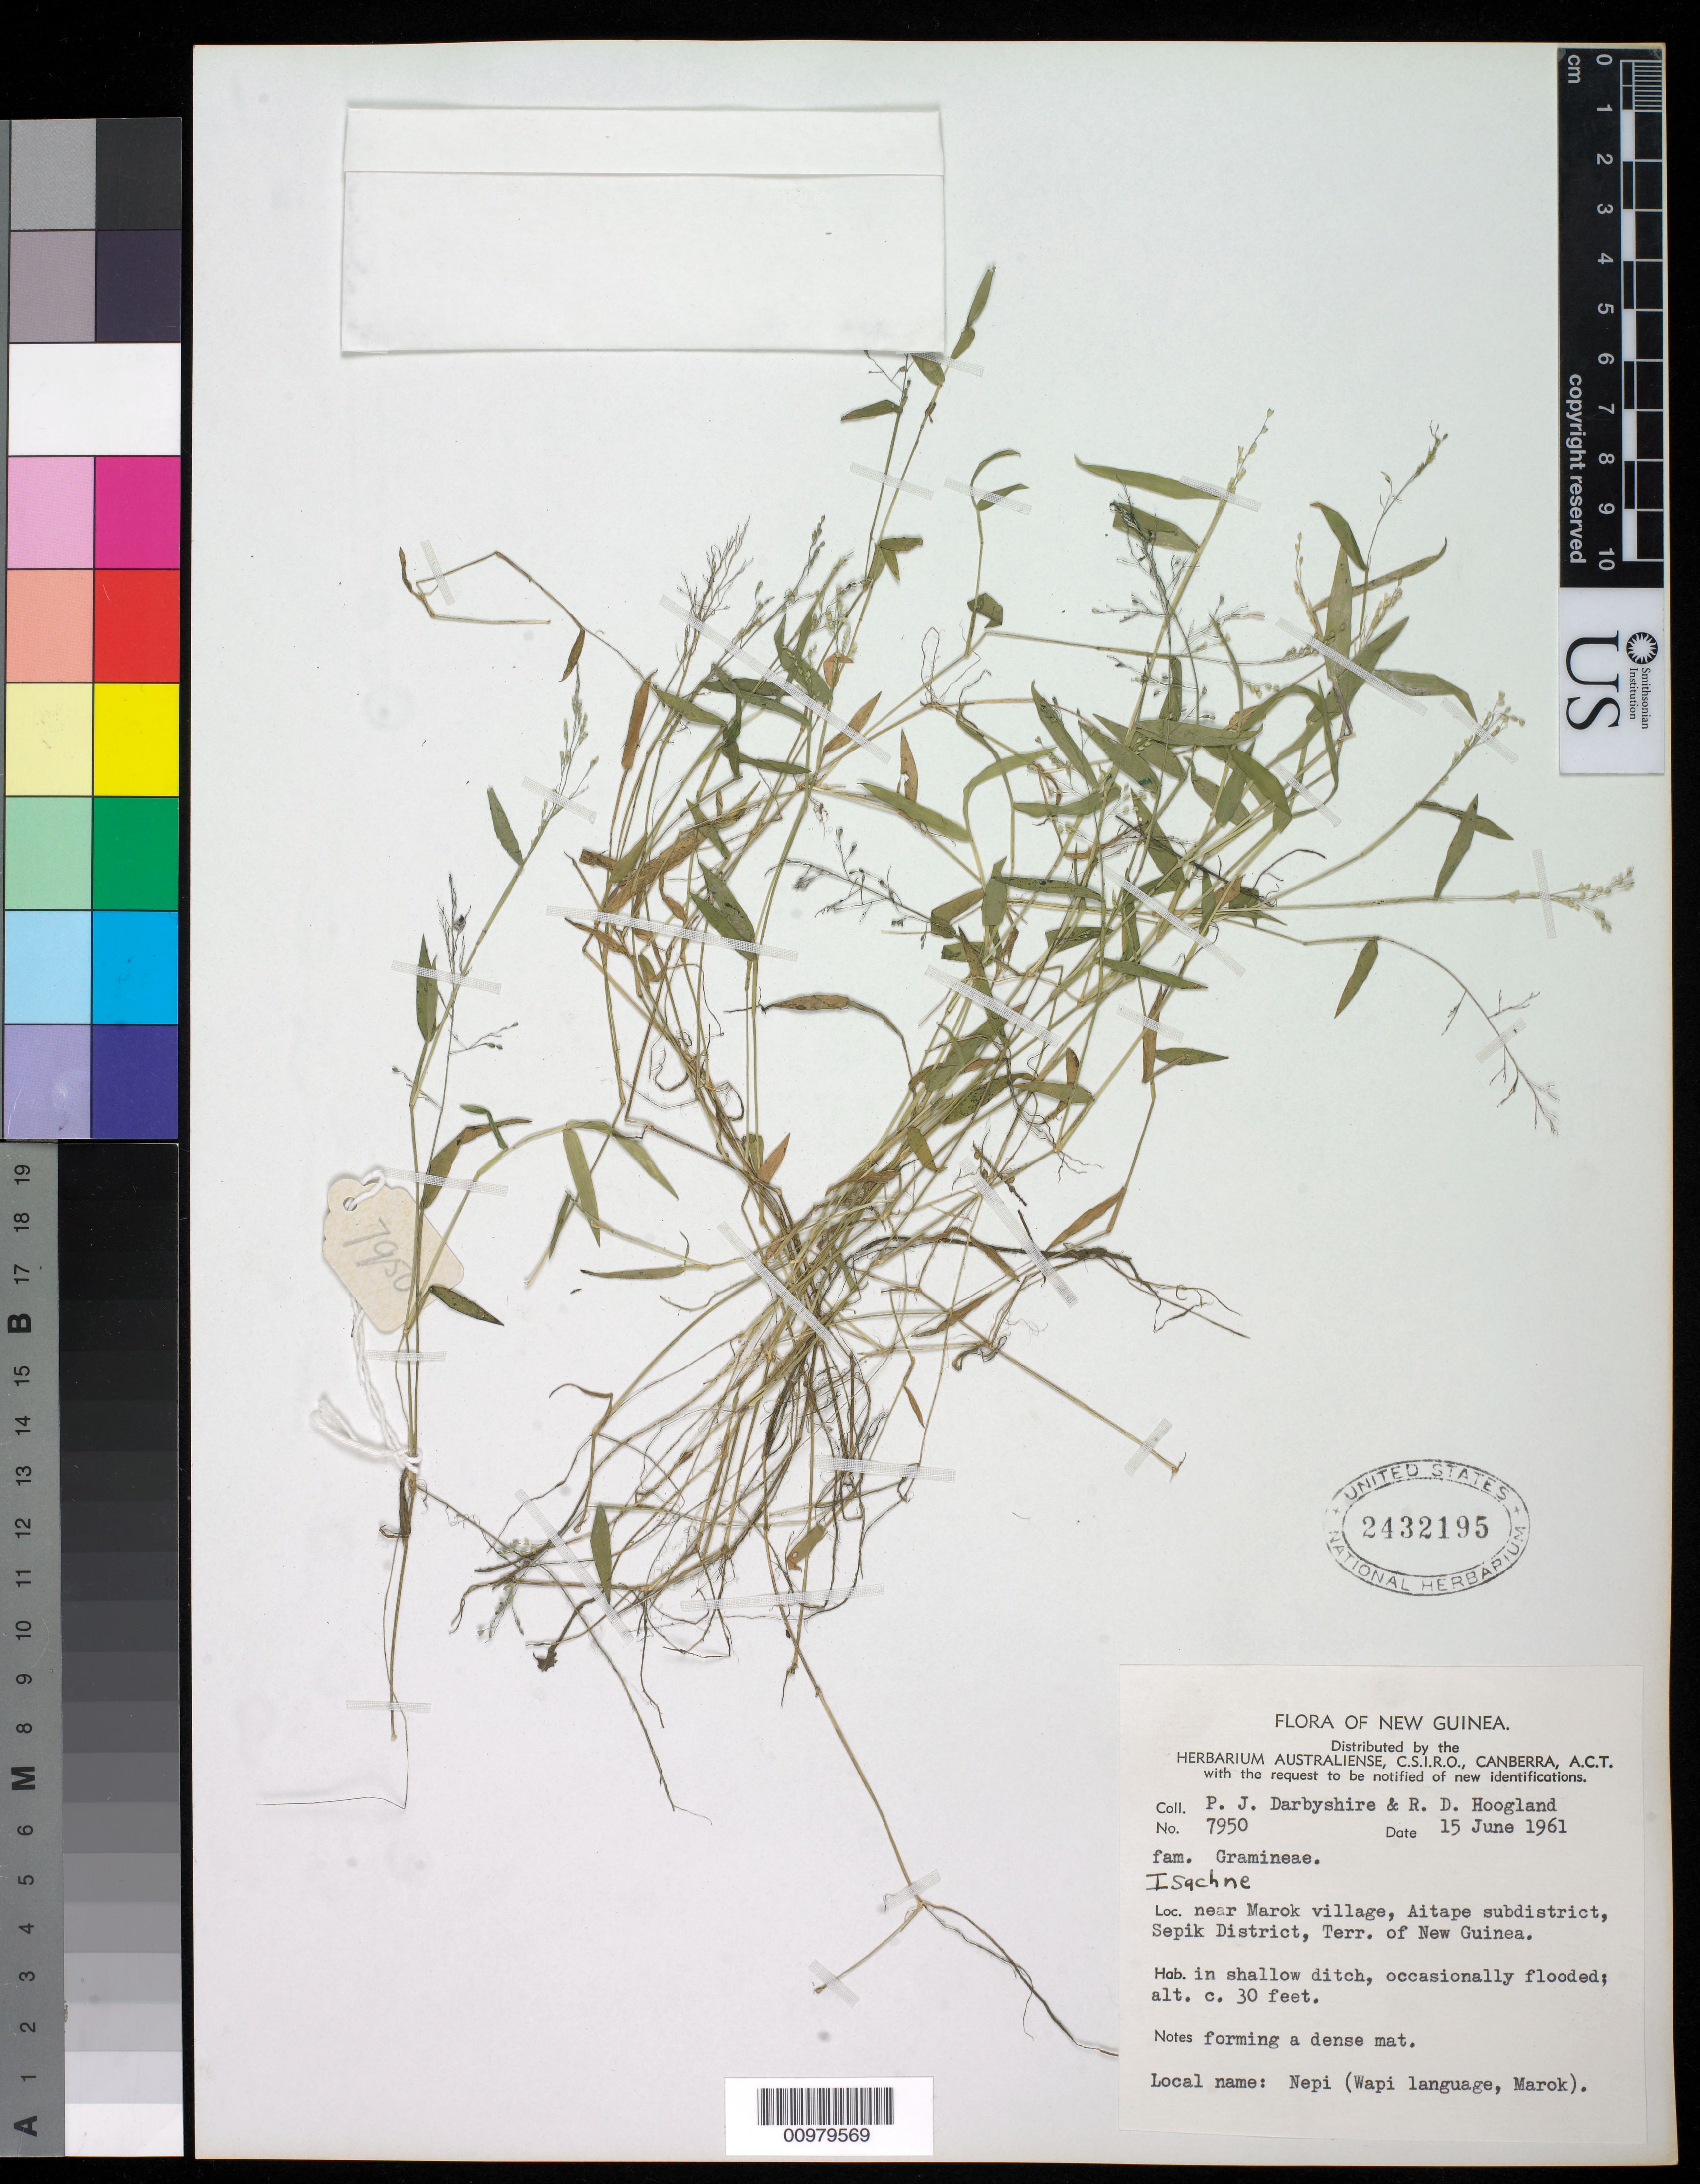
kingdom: Plantae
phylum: Tracheophyta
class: Liliopsida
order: Poales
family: Poaceae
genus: Isachne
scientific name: Isachne sp.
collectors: P. Darbyshire & R. D. Hoogland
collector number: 7950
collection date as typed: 15 Jun 1961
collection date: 1961-06-15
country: Papua New Guinea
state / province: Sandaun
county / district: Aitape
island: New Guinea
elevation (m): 9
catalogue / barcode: US 2432195